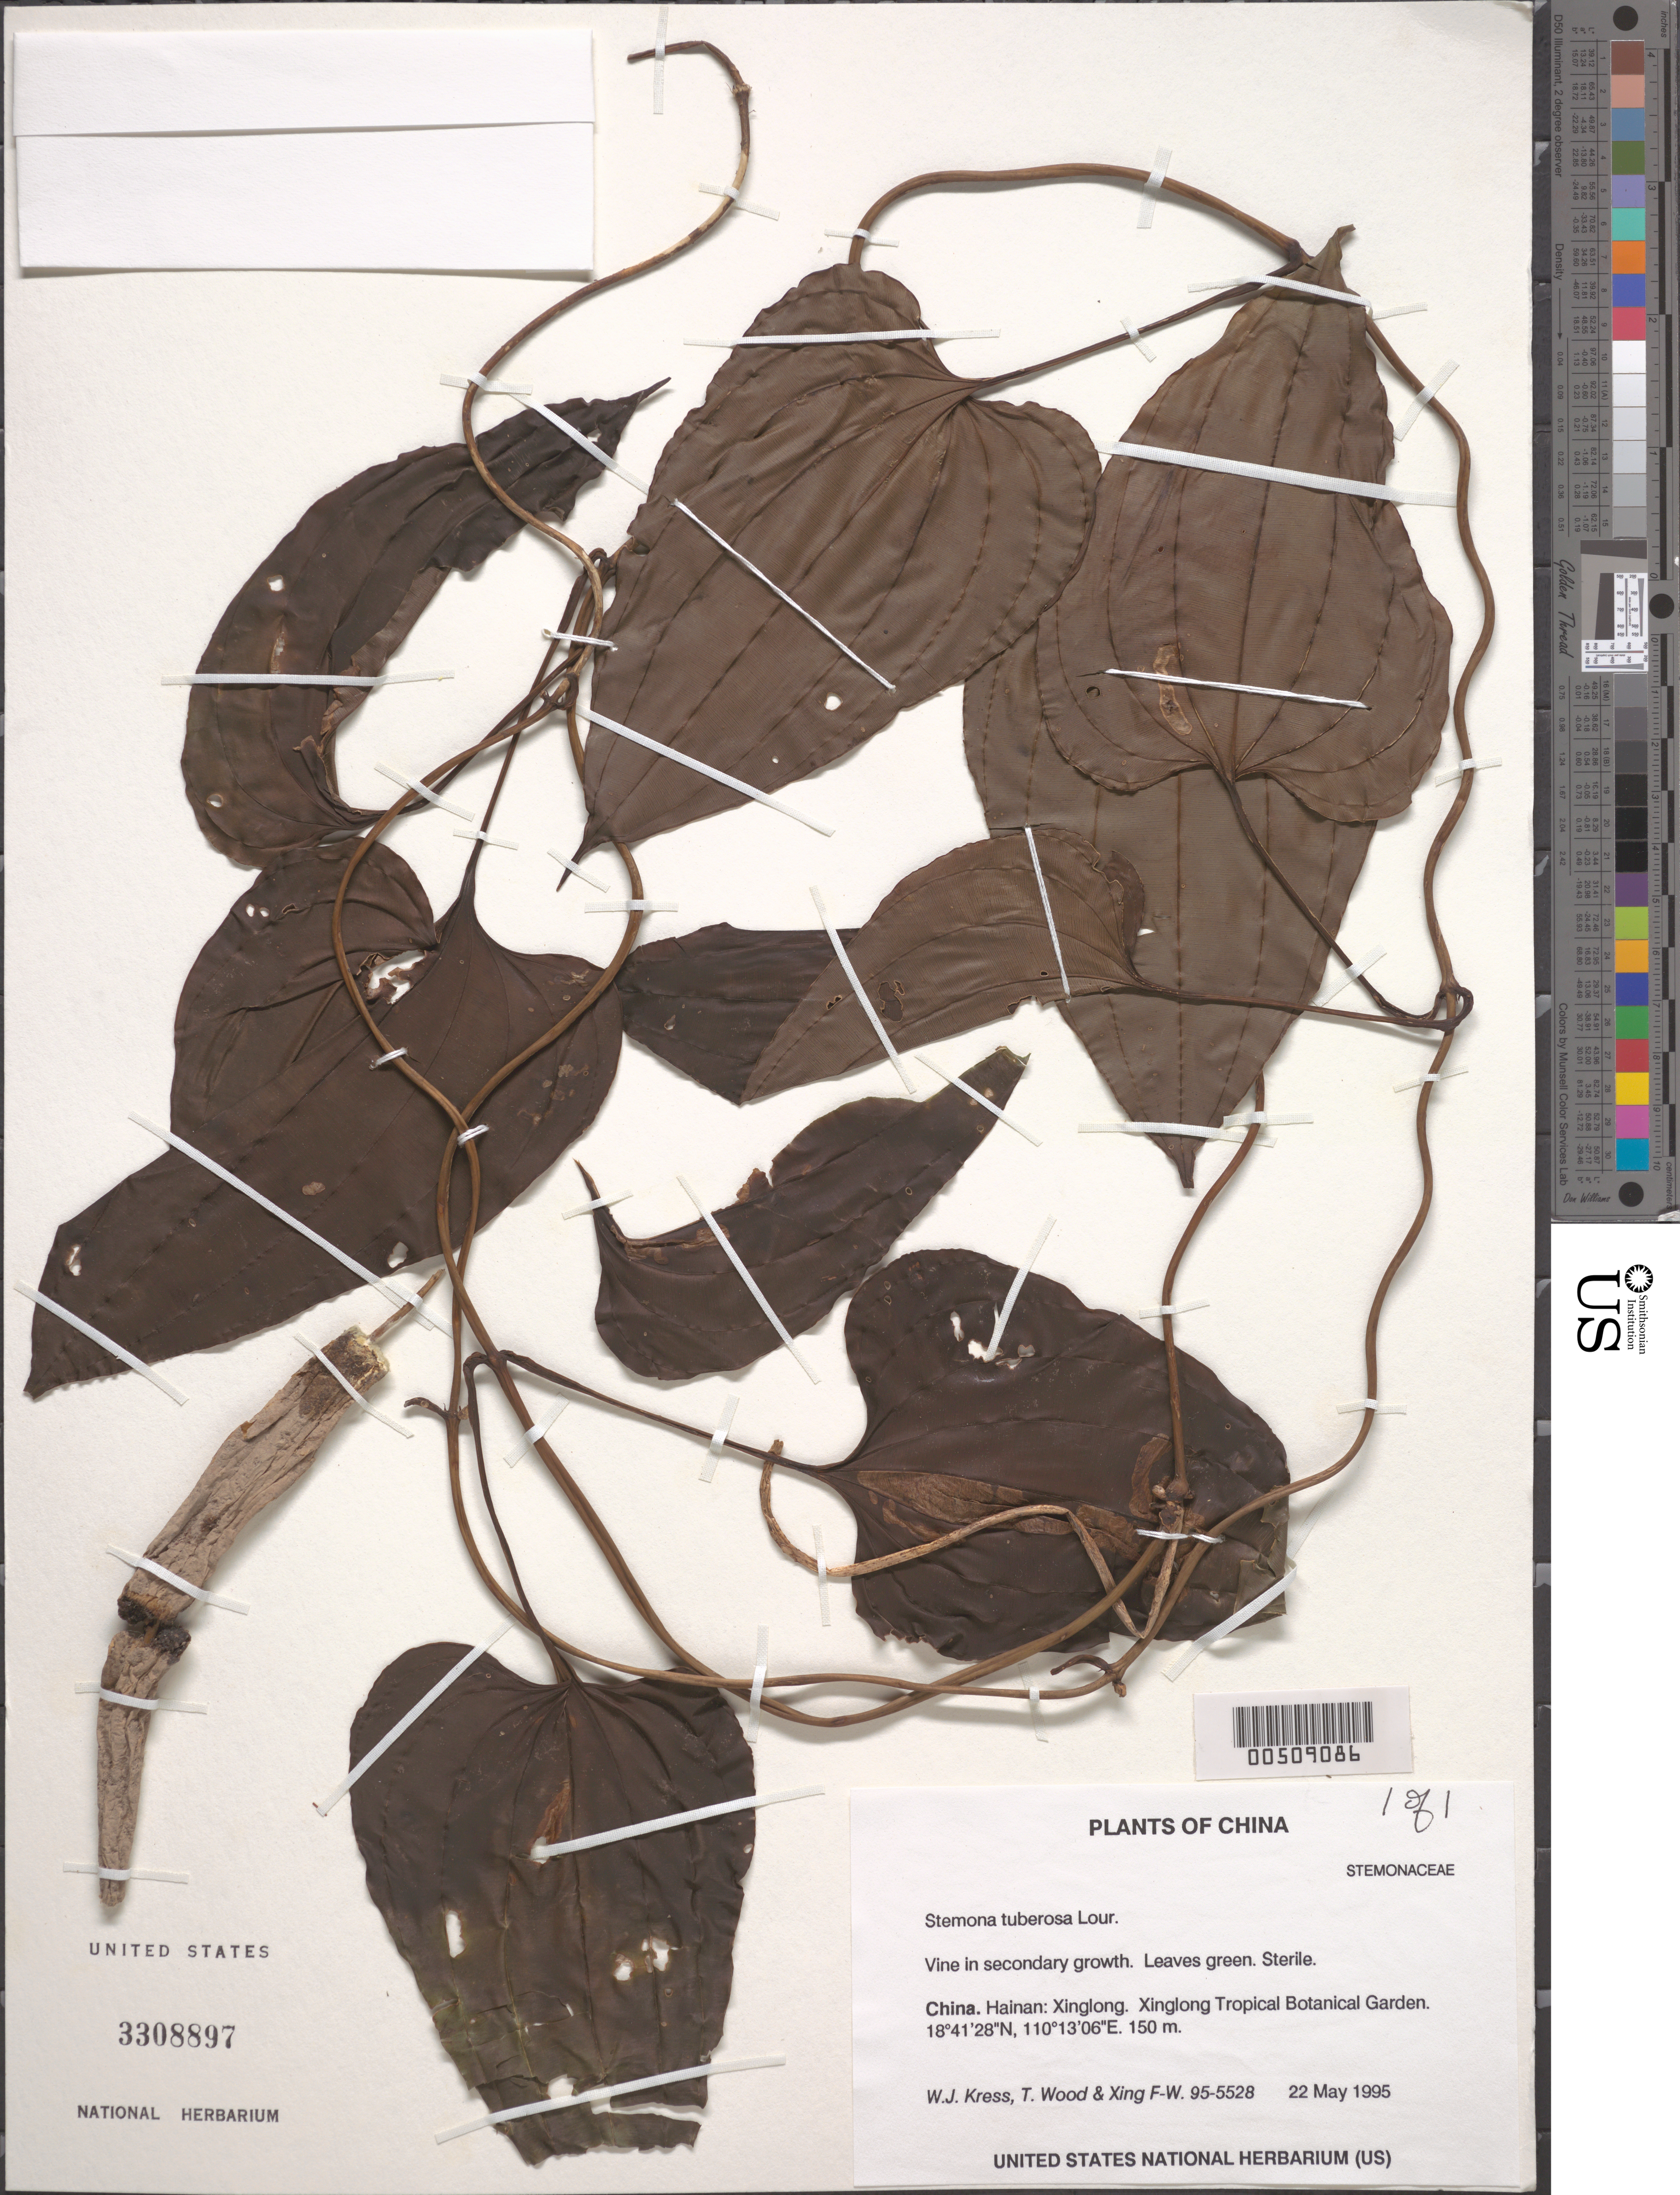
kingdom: Plantae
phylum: Tracheophyta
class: Liliopsida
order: Pandanales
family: Stemonaceae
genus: Stemona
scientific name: Stemona tuberosa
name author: Lour.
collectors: W. J. Kress, T. Wood & F. Xing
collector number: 95-5528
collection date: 1995-05-22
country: China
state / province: Hainan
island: Hainan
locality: Xinglong. Xinglong Tropical Botanical Garden.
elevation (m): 150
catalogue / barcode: US 3308897